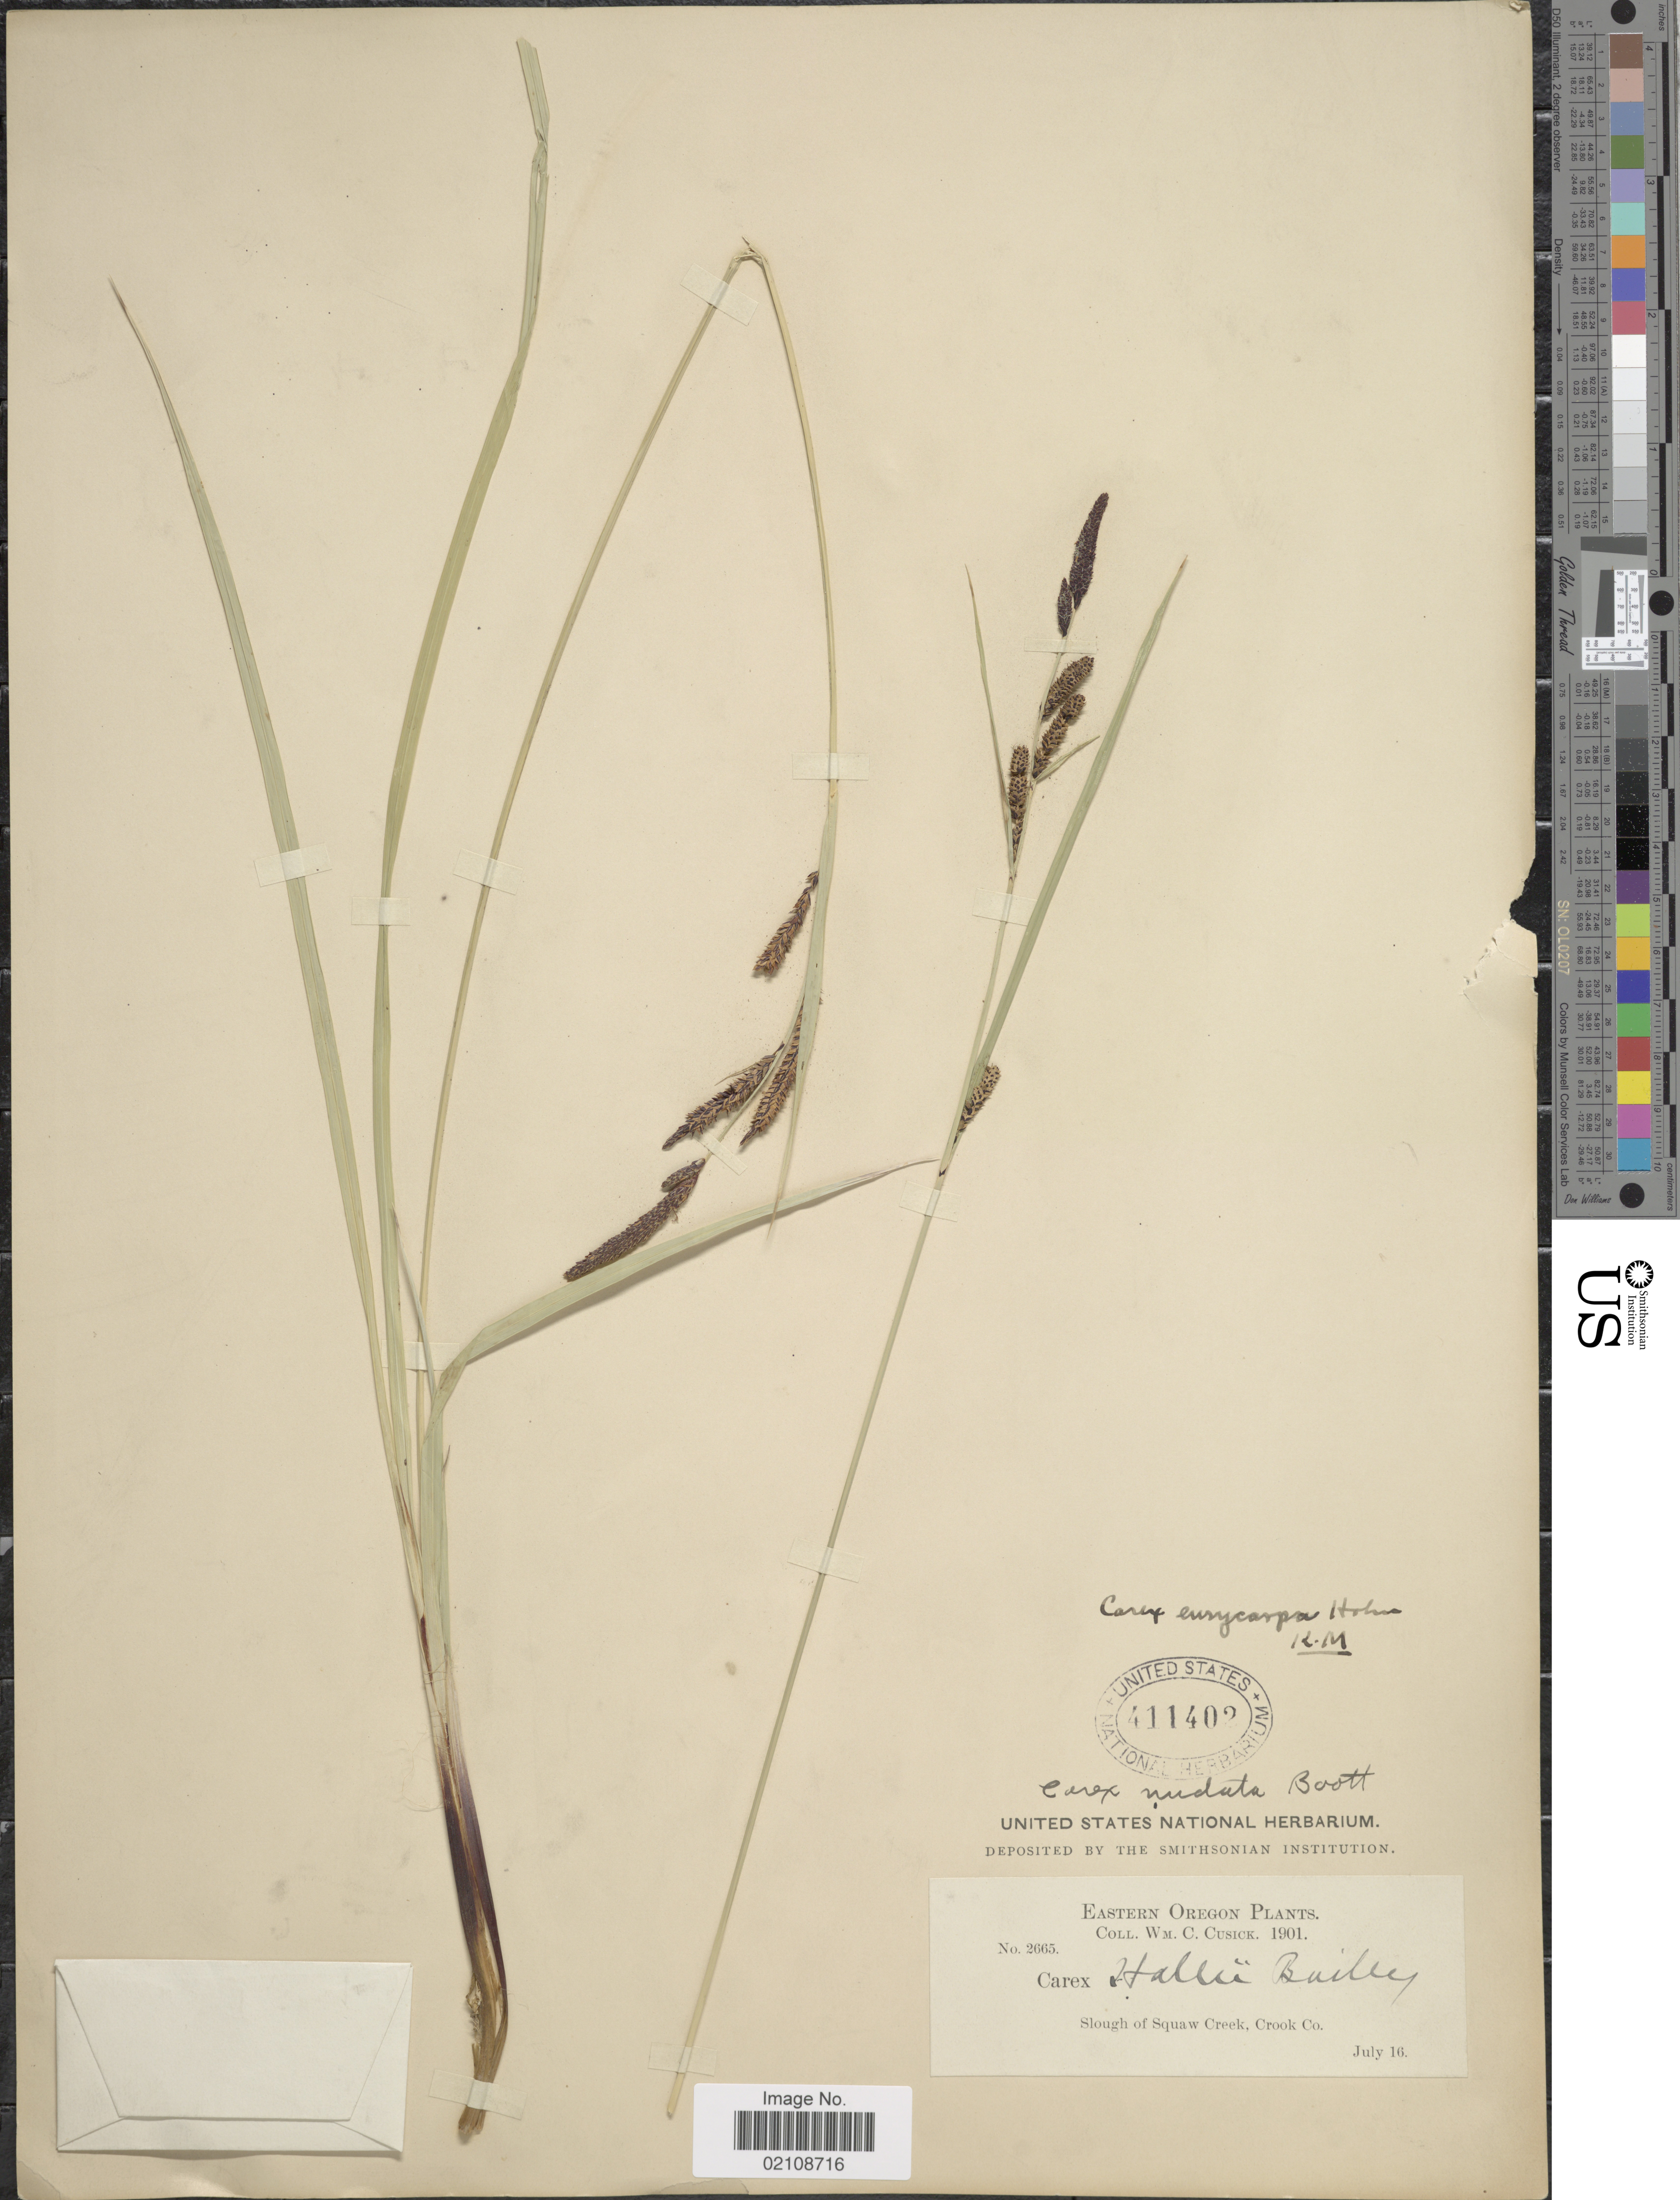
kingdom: Plantae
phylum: Tracheophyta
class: Liliopsida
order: Poales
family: Cyperaceae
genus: Carex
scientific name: Carex angustata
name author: Boott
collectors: ex herb. Wm. C. Cusick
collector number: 2665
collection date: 1901-07-16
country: United States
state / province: Oregon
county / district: Crook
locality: Eastern Oregon, slough of Squaw Creek, Crook Co.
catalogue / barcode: US 411402